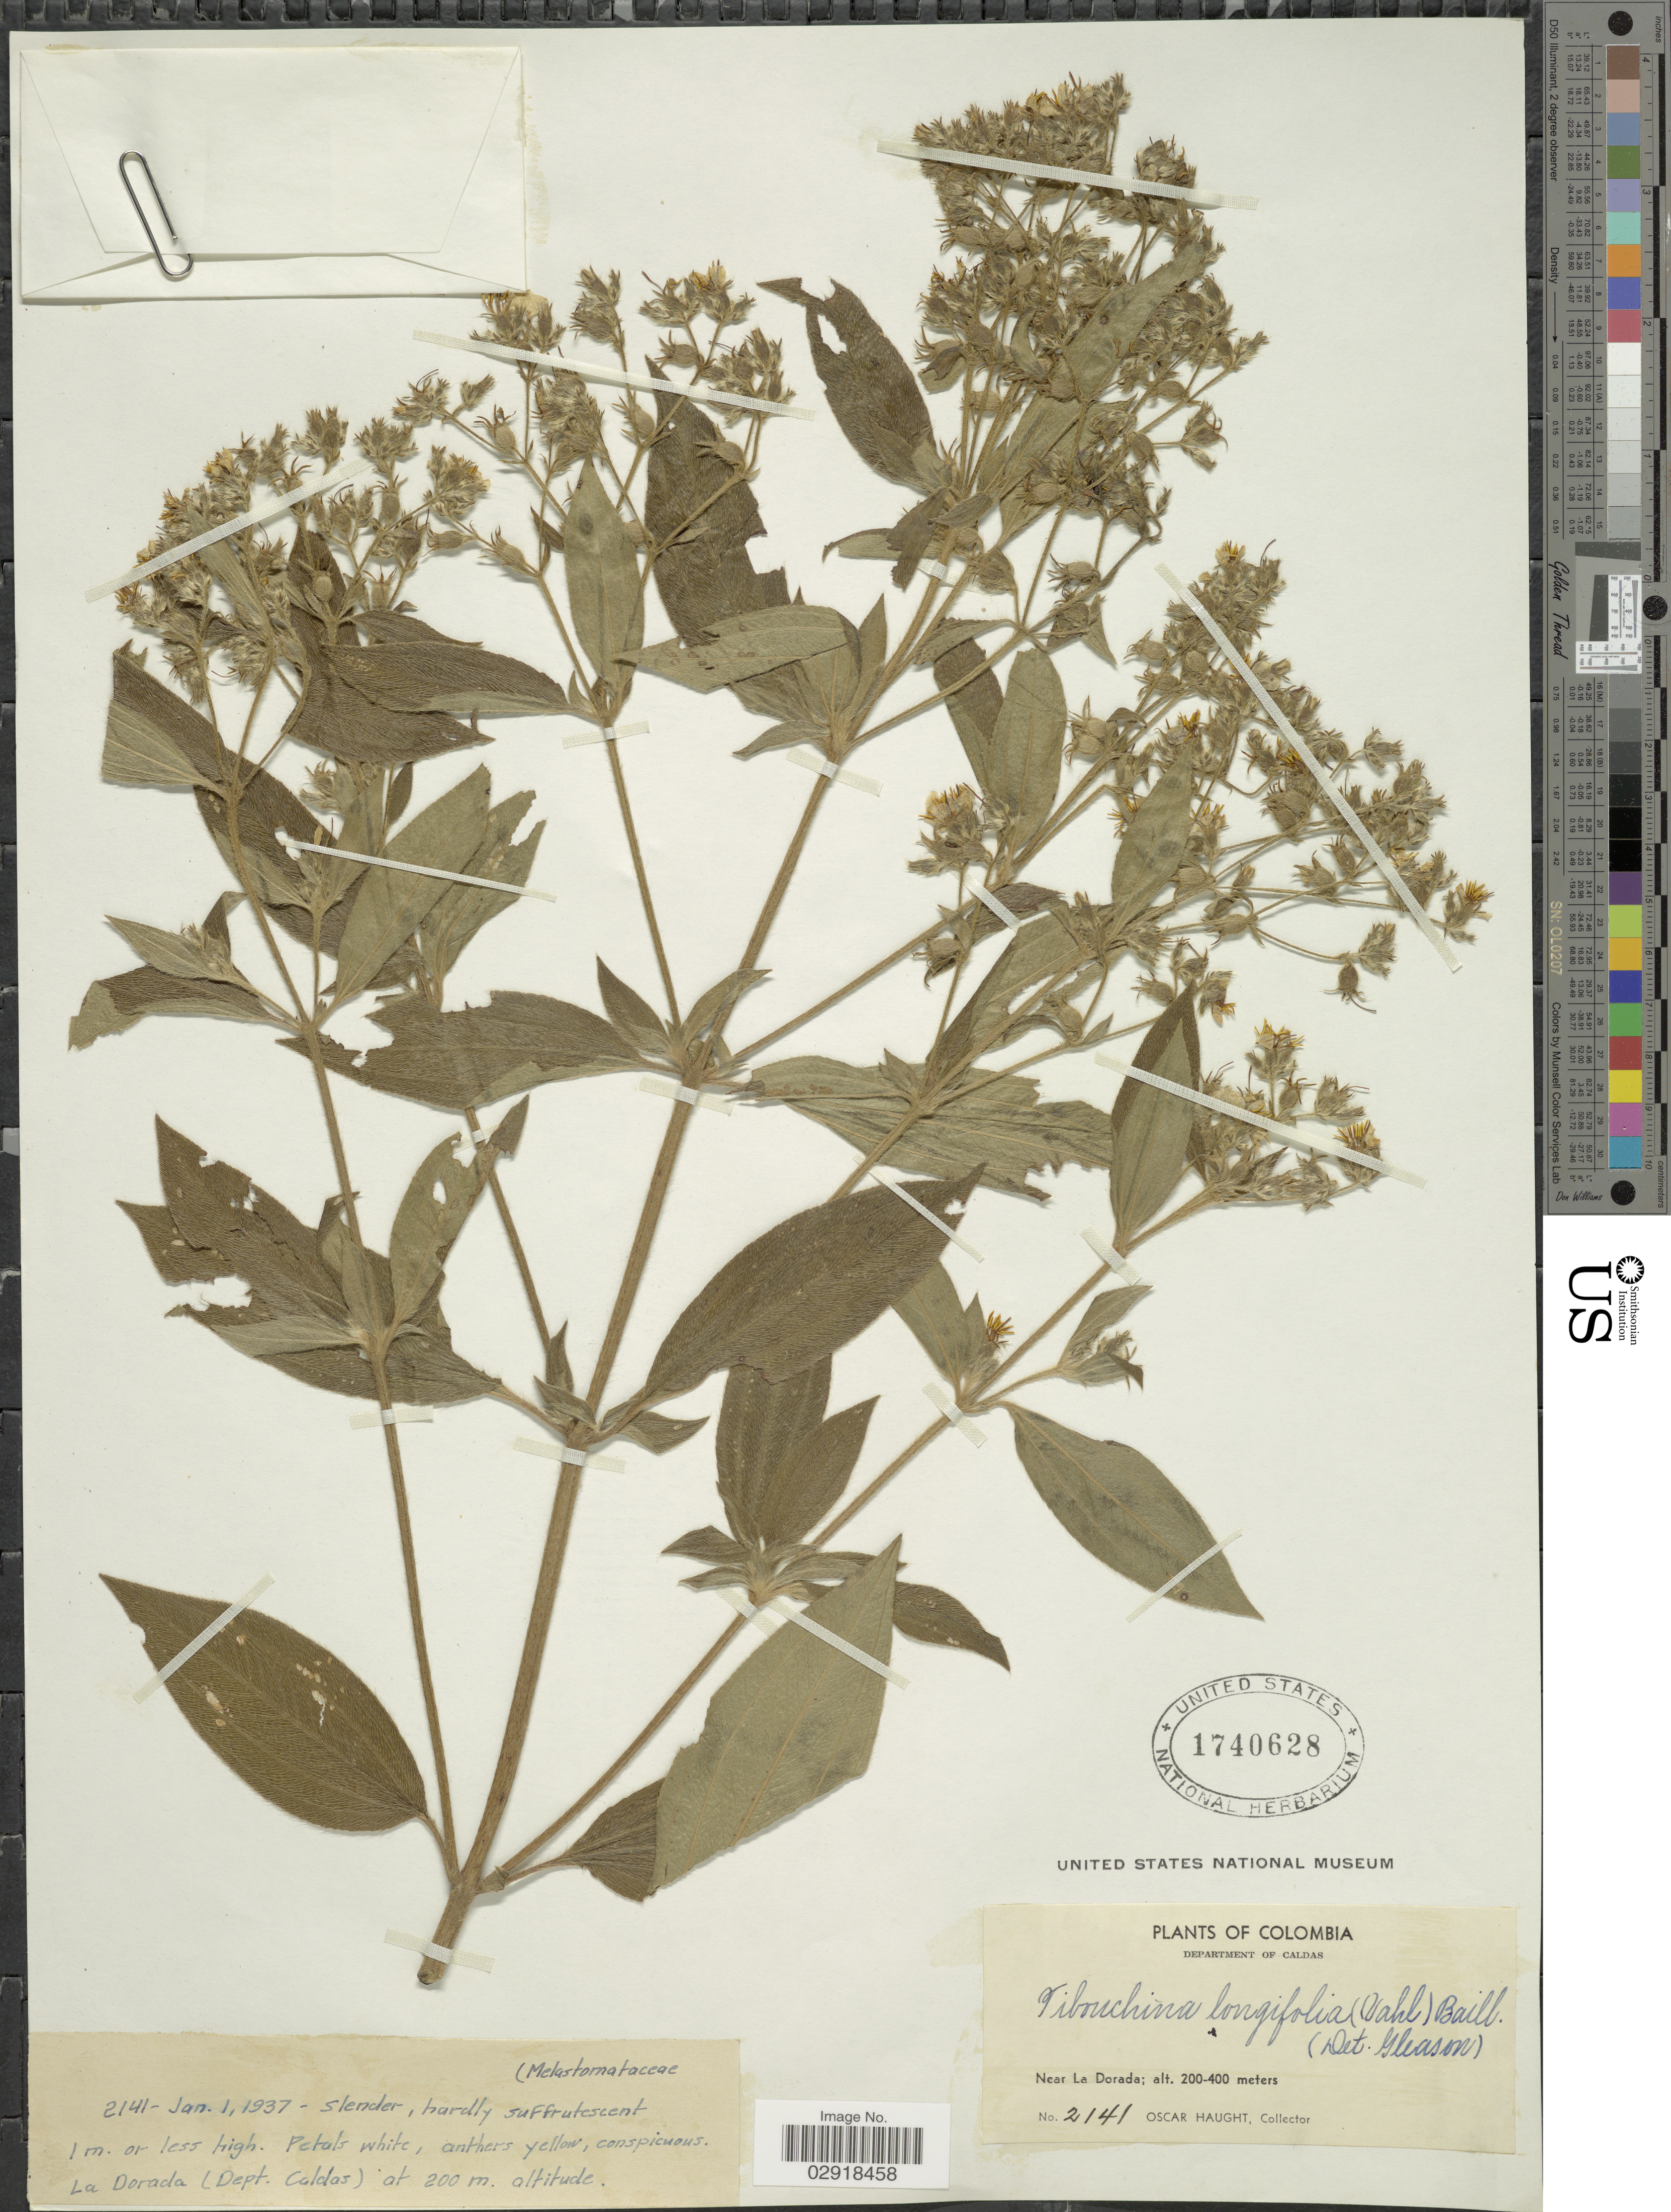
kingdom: Plantae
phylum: Tracheophyta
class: Magnoliopsida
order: Myrtales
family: Melastomataceae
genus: Chaetogastra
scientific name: Chaetogastra longifolia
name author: (Vahl) DC.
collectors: O. Haught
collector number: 2141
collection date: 1937-01-01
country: Colombia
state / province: Caldas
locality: Department of Caldas, Near La Dorada.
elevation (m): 200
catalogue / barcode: US 1740628